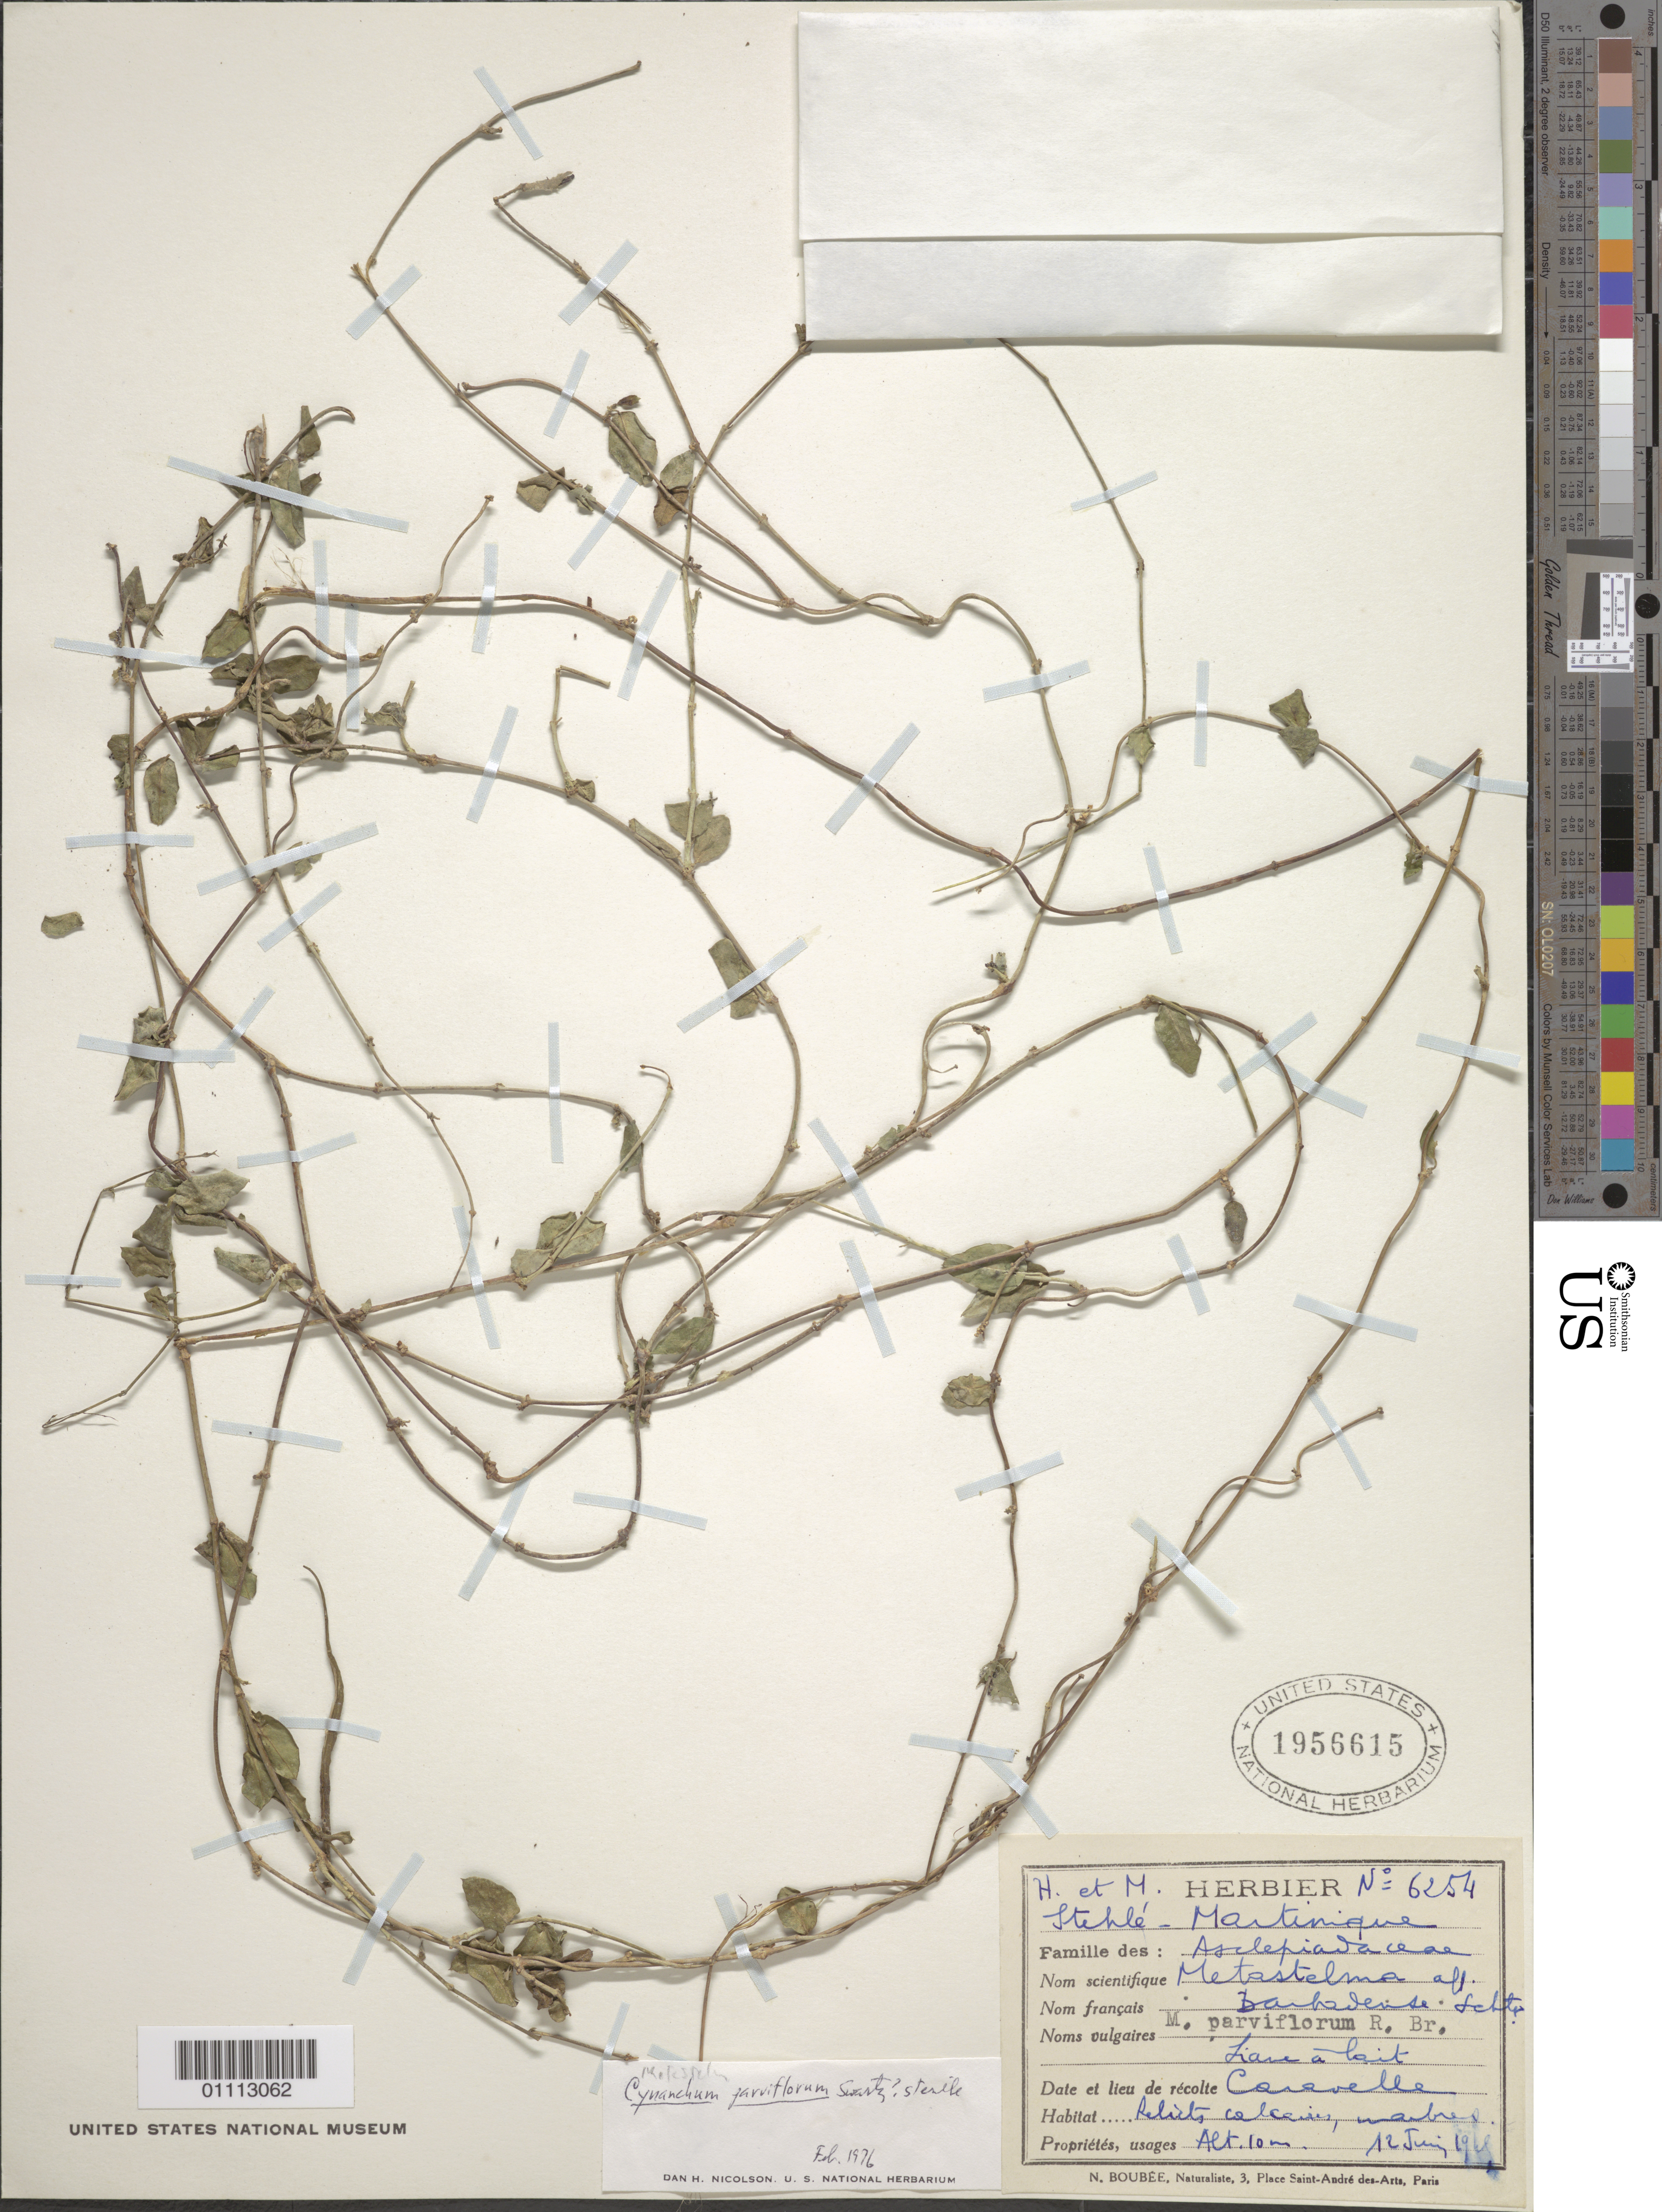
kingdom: Plantae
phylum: Tracheophyta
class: Magnoliopsida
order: Gentianales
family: Apocynaceae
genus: Metastelma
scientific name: Metastelma parviflorum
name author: (Sw.) Schult.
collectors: H. Stehlé & M. Stehlé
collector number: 6254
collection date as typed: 12 Jun 1948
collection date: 1948-06-12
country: Martinique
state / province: La Trinité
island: Martinique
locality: Caravelle. Liane a lait. Relicts calcairs, warbres. [illegible writing]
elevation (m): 10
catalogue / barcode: US 1956615